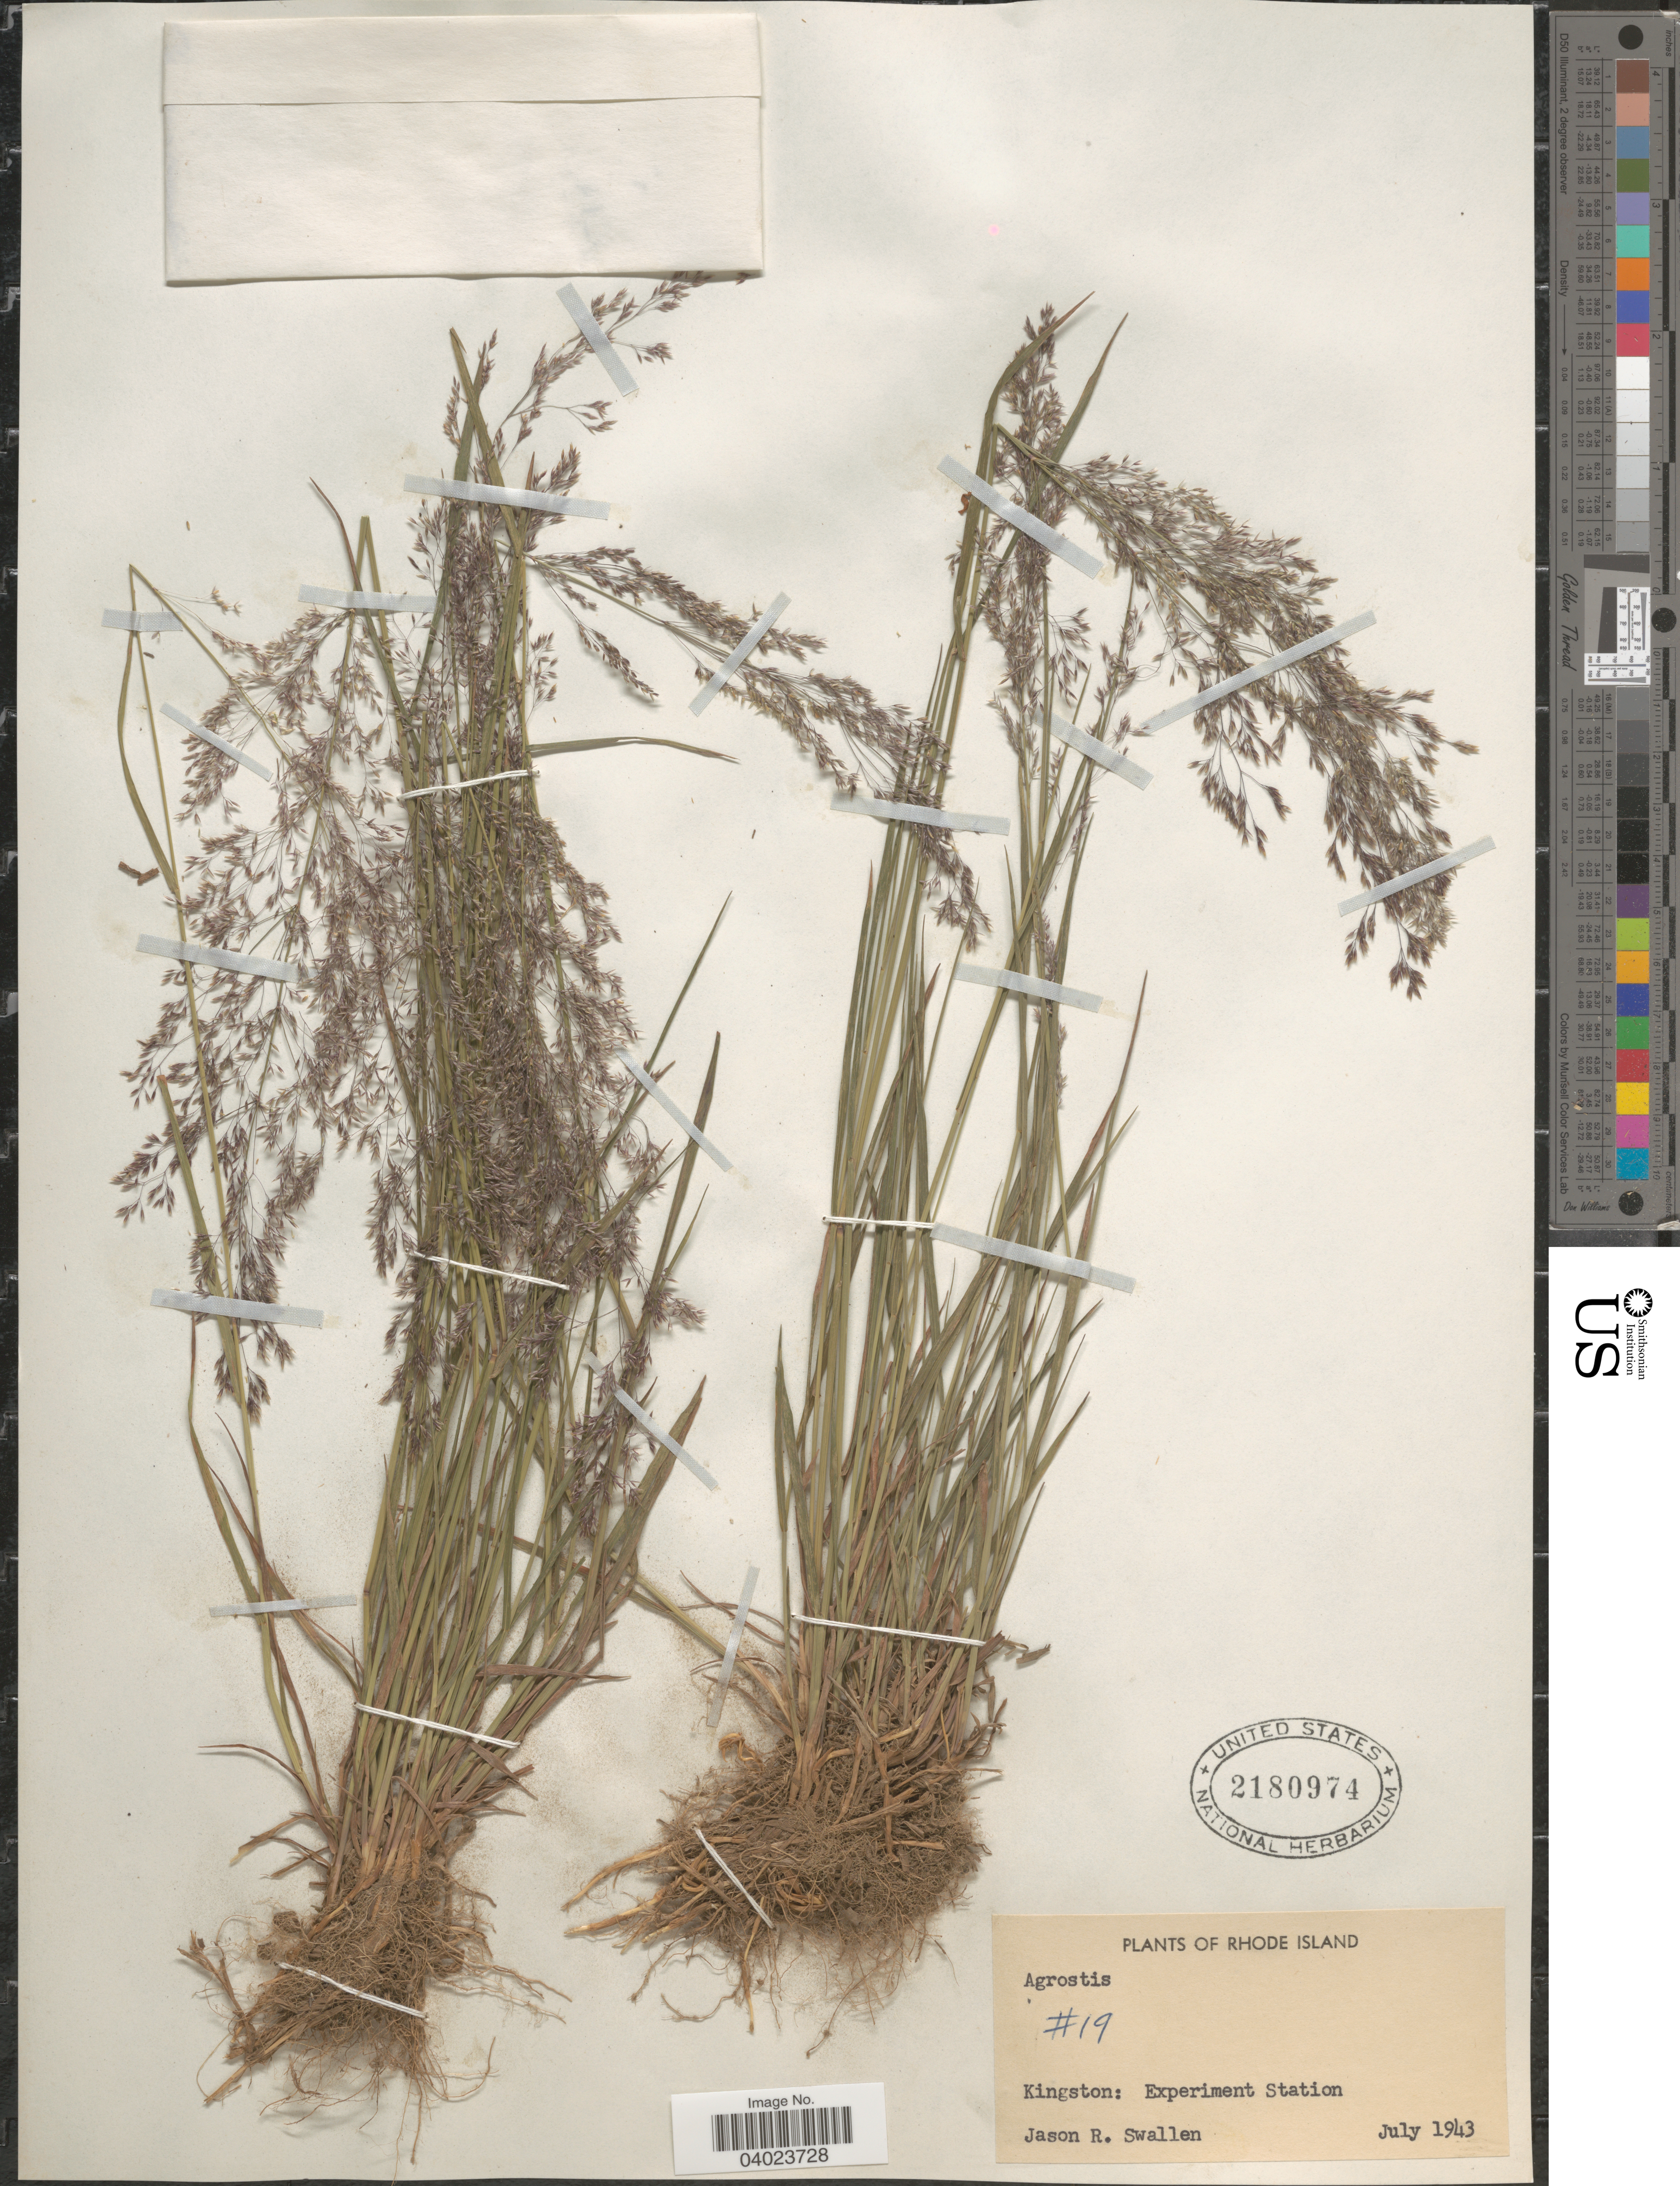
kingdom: Plantae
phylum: Tracheophyta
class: Liliopsida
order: Poales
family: Poaceae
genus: Agrostis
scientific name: Agrostis sp.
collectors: J. R. Swallen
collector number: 19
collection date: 1943-07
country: United States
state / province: Rhode Island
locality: Kingston: Experiment Station.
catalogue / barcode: US 2180974